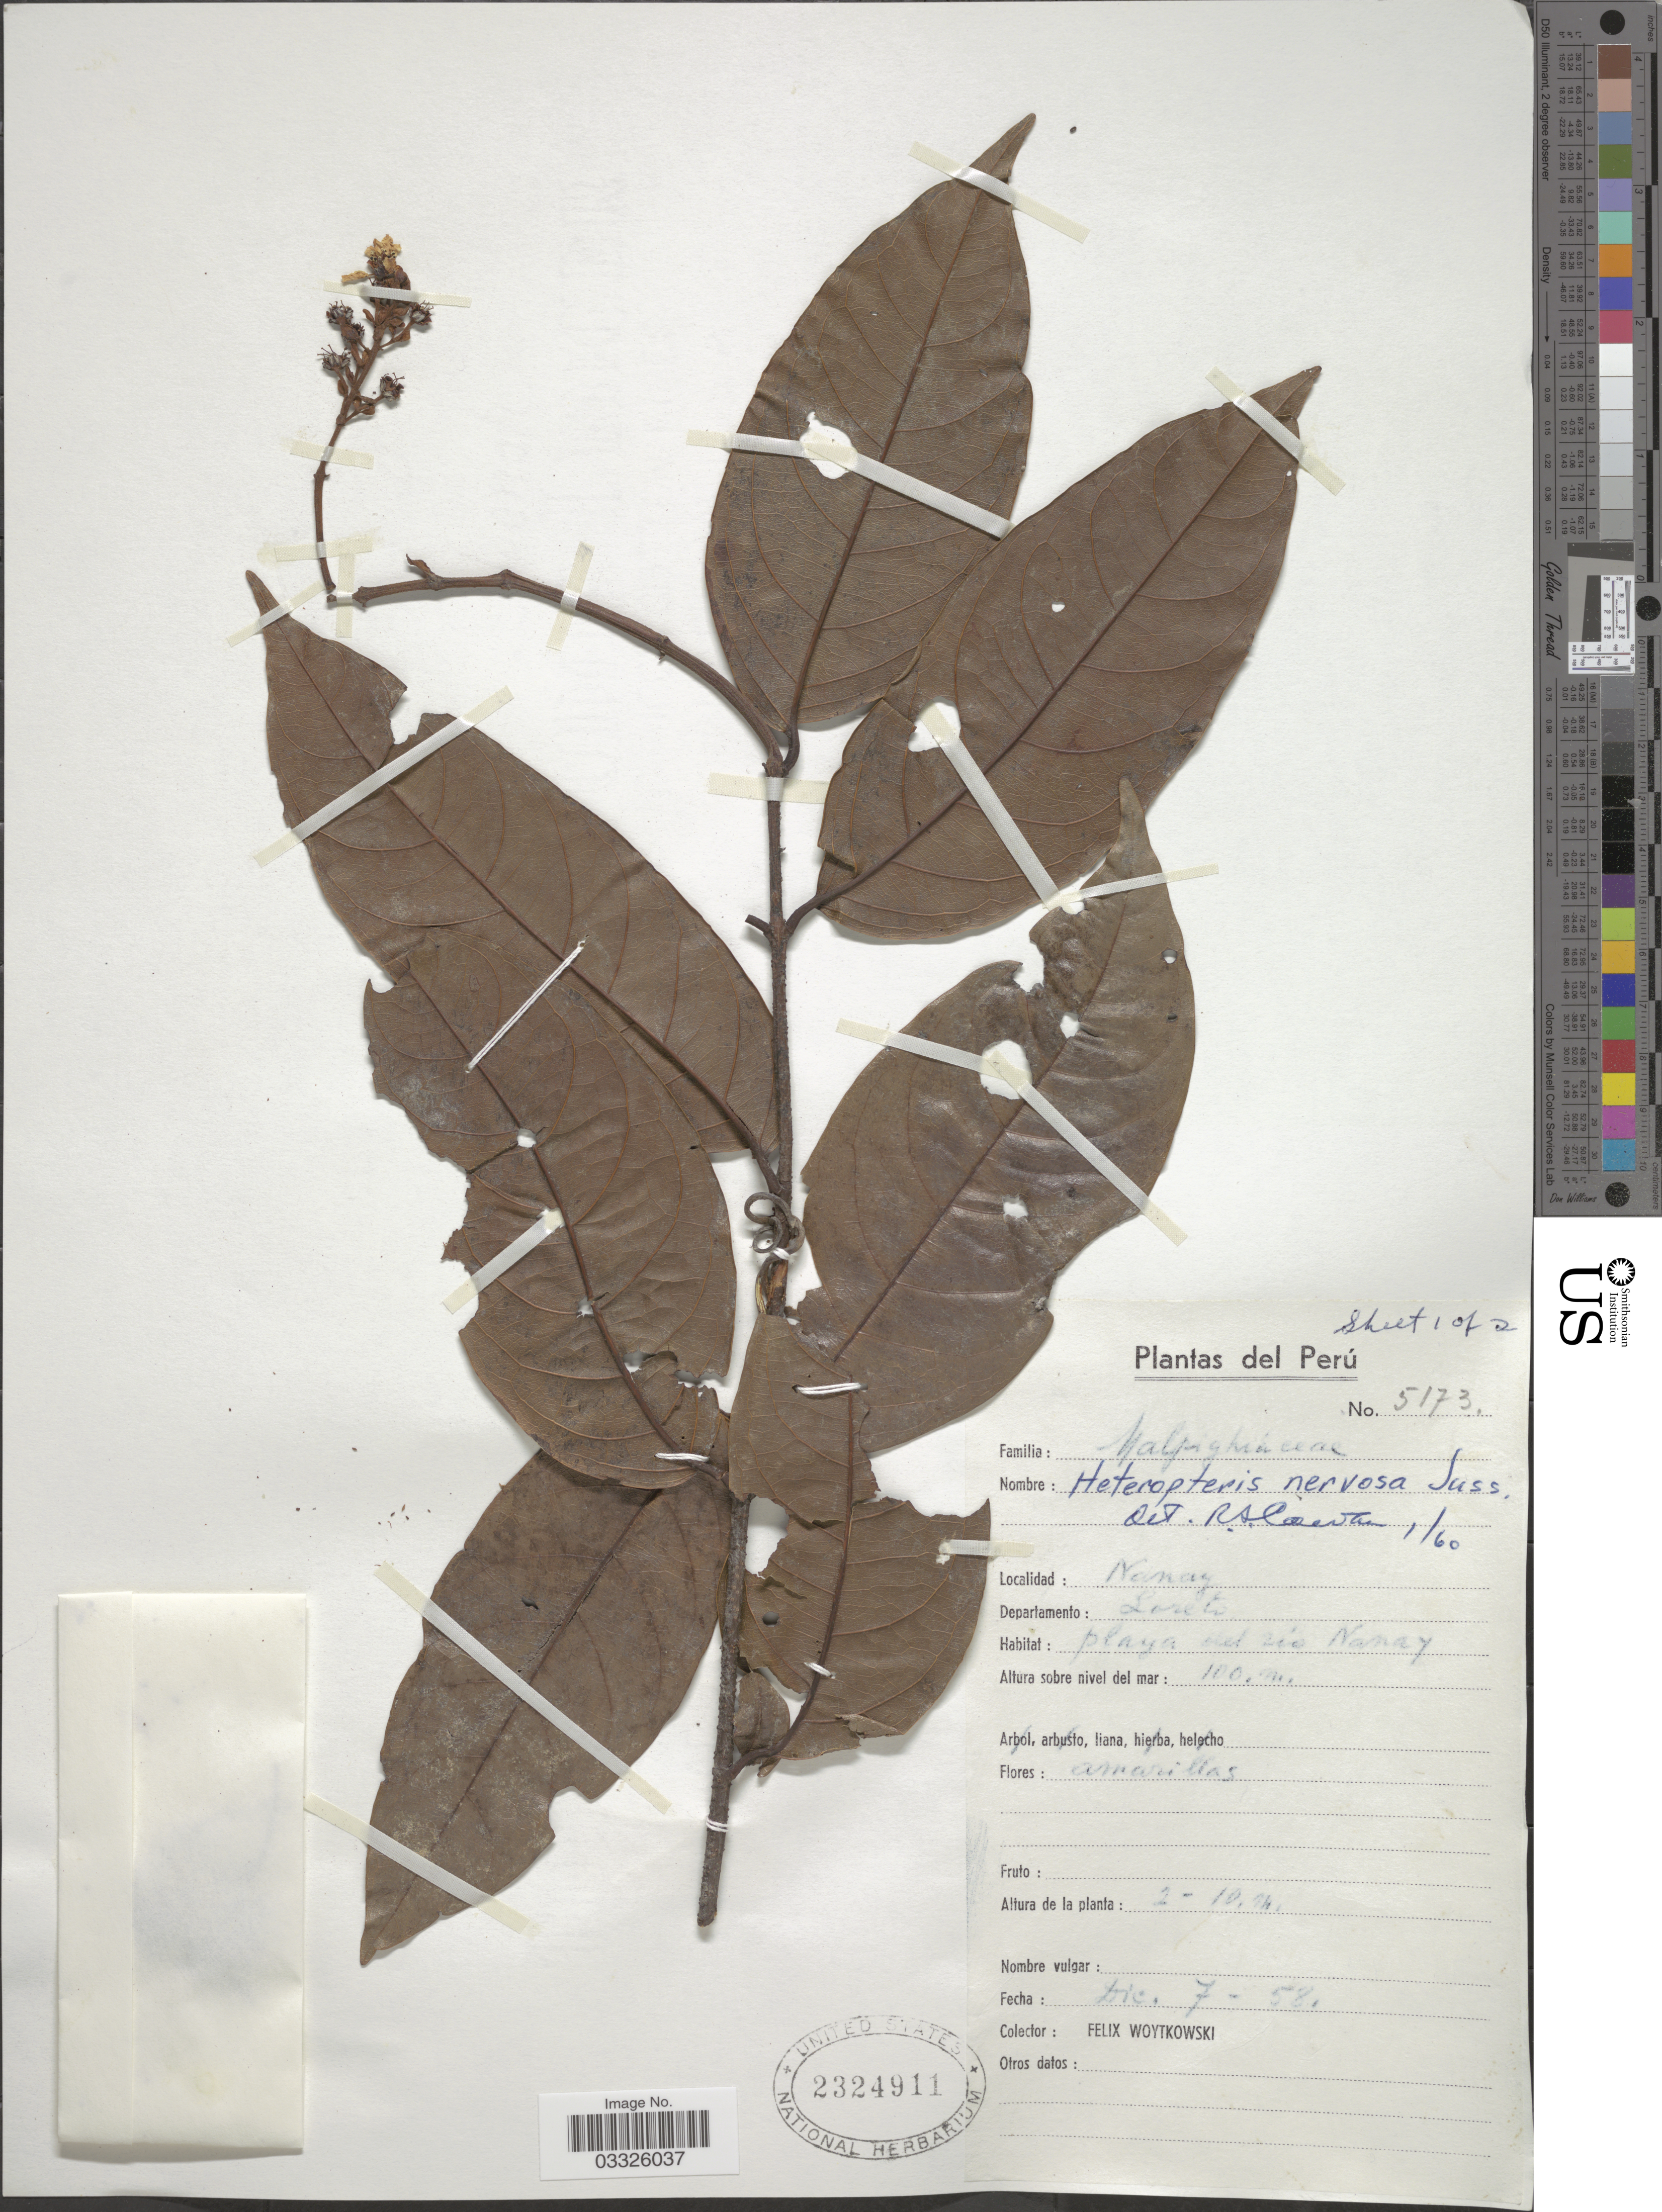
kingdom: Plantae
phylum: Tracheophyta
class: Magnoliopsida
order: Malpighiales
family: Malpighiaceae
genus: Heteropterys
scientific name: Heteropterys nervosa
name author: A. Juss.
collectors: F. Woytkowski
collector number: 5173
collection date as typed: Transcribed d/m/y: 7/12/52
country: Peru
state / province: Loreto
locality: Nanay. Departamento: Loreto. Playa del río Nanay.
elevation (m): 100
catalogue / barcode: US 2324911